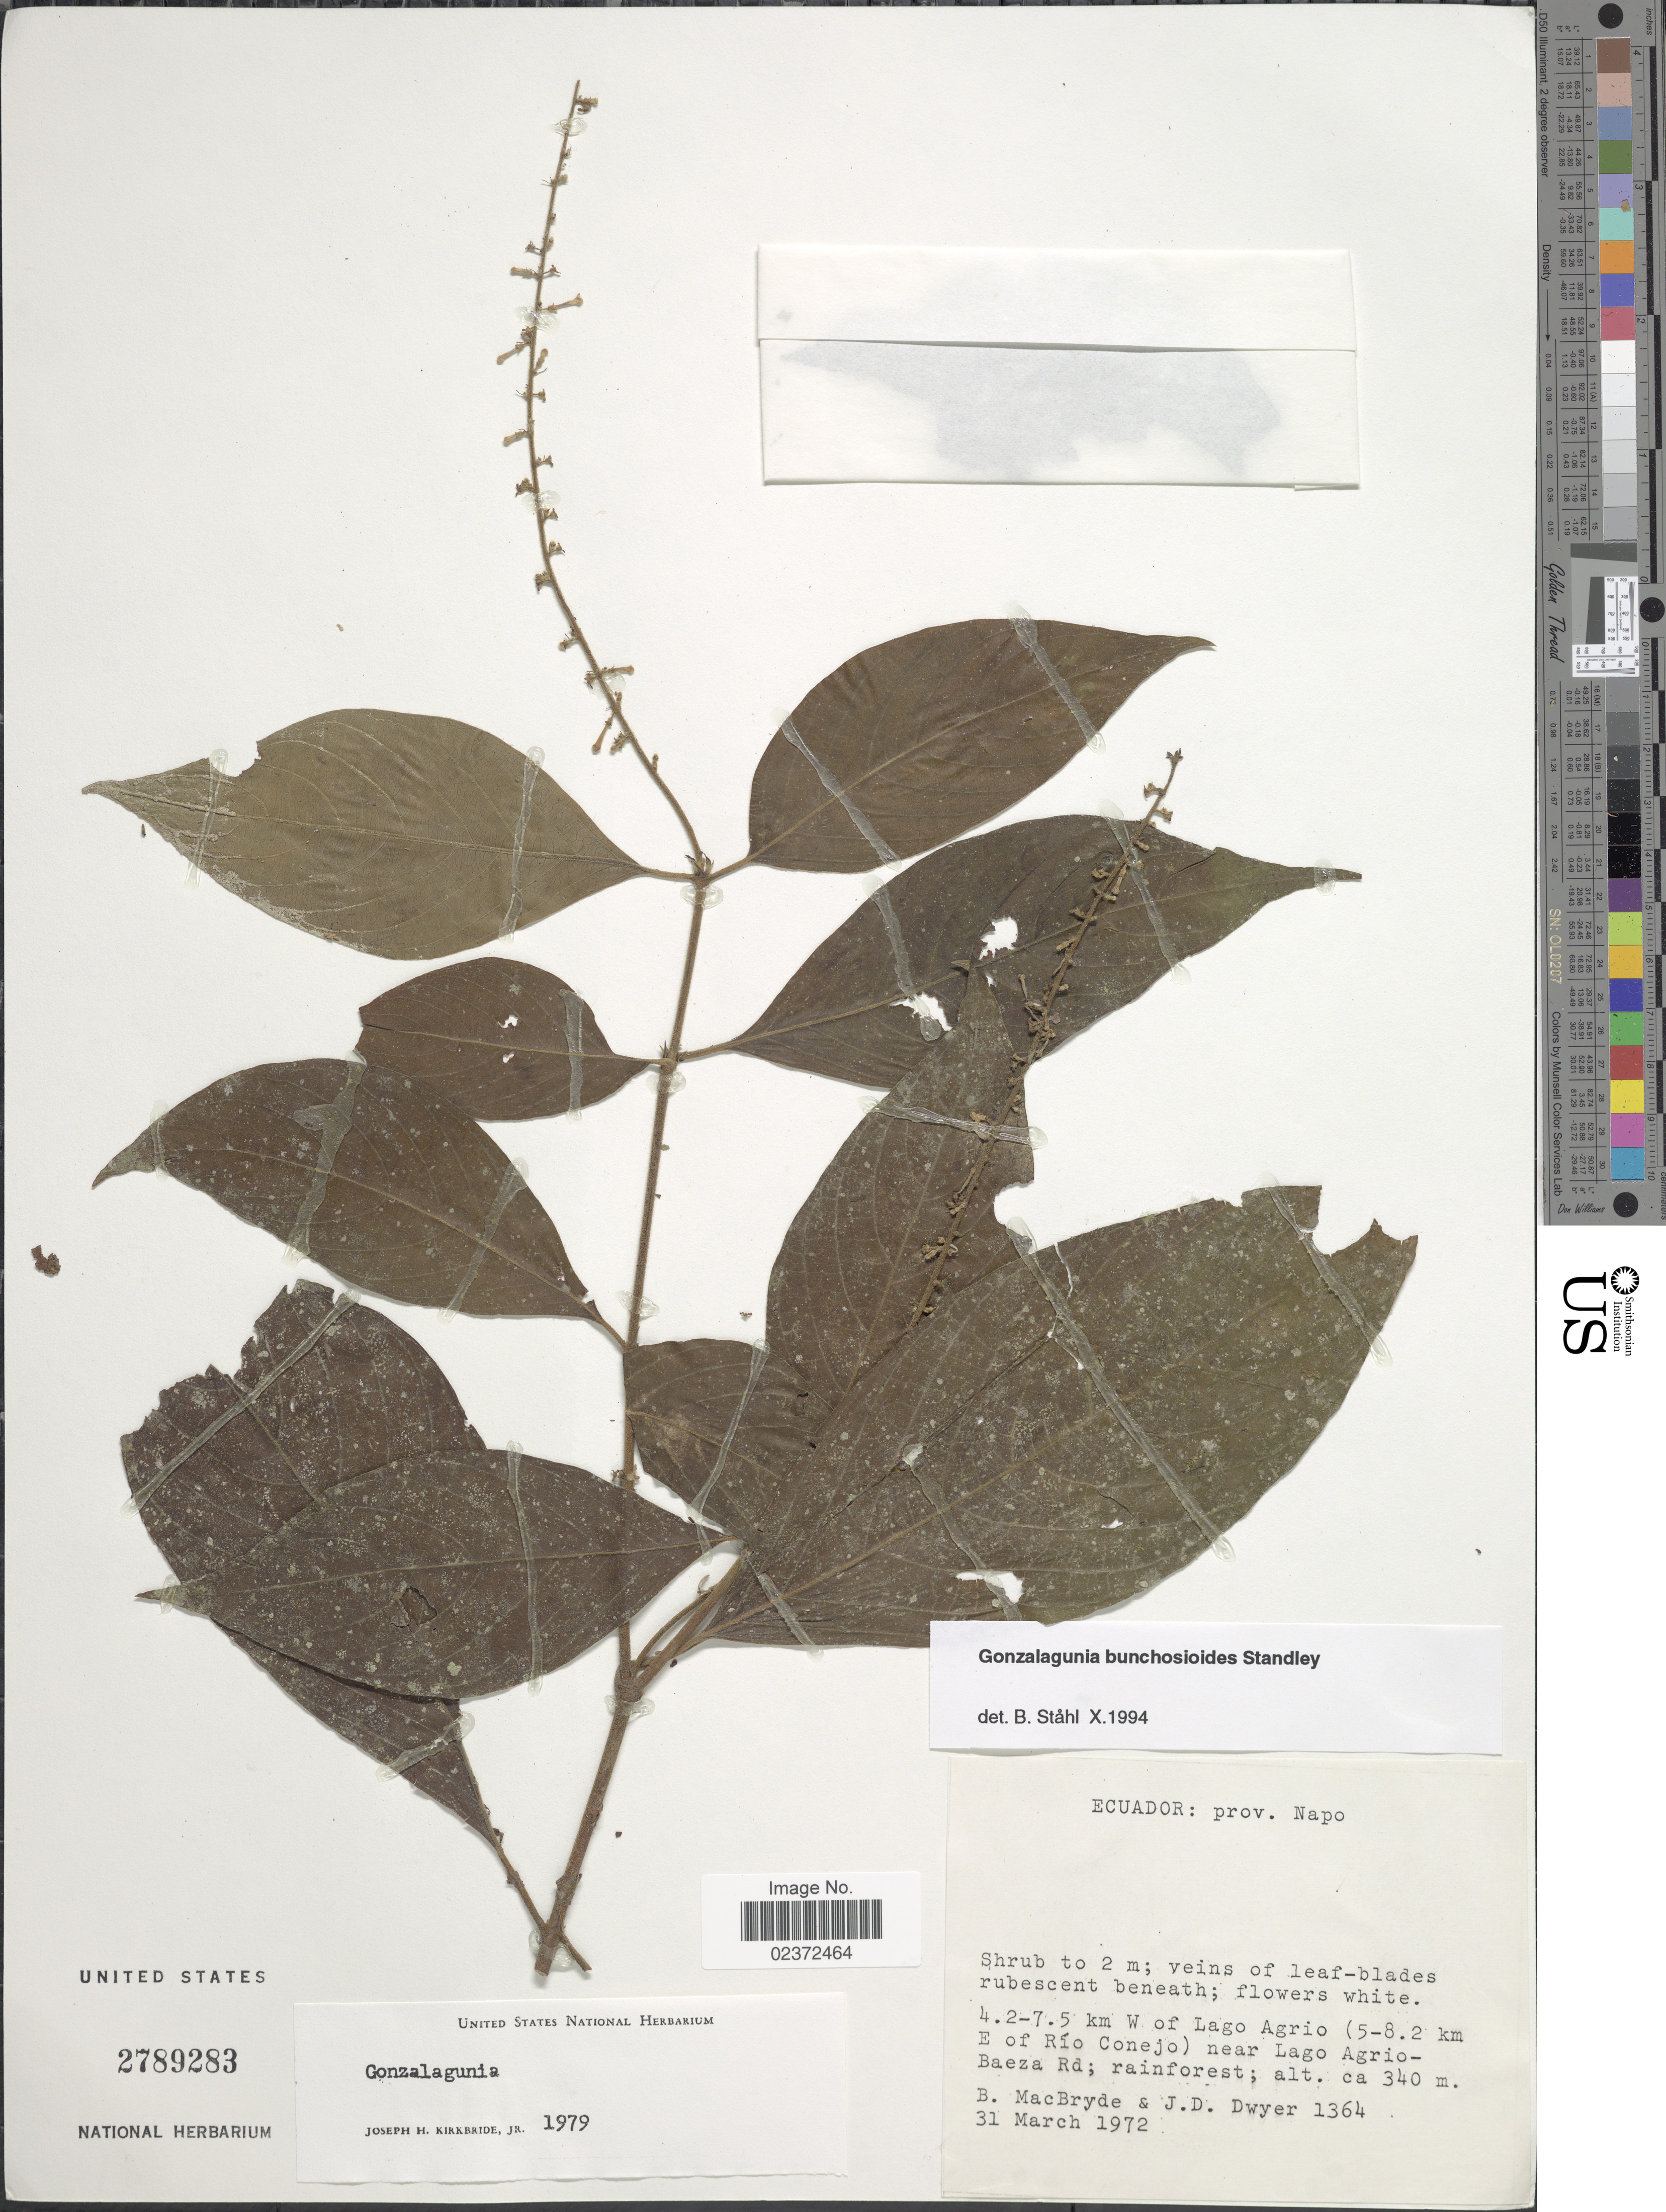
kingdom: Plantae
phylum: Tracheophyta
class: Magnoliopsida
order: Gentianales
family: Rubiaceae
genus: Gonzalagunia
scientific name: Gonzalagunia bunchosioides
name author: Standl.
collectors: B. MacBryde & J. D. Dwyer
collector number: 1364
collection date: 1972-03-31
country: Ecuador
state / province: Napo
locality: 4.2-7.5 km W of Lago Agrio (5-8.2 km E of Río Conejo) near Lago Agrio-Baeza Rd; rainforest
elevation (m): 340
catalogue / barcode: US 2789283